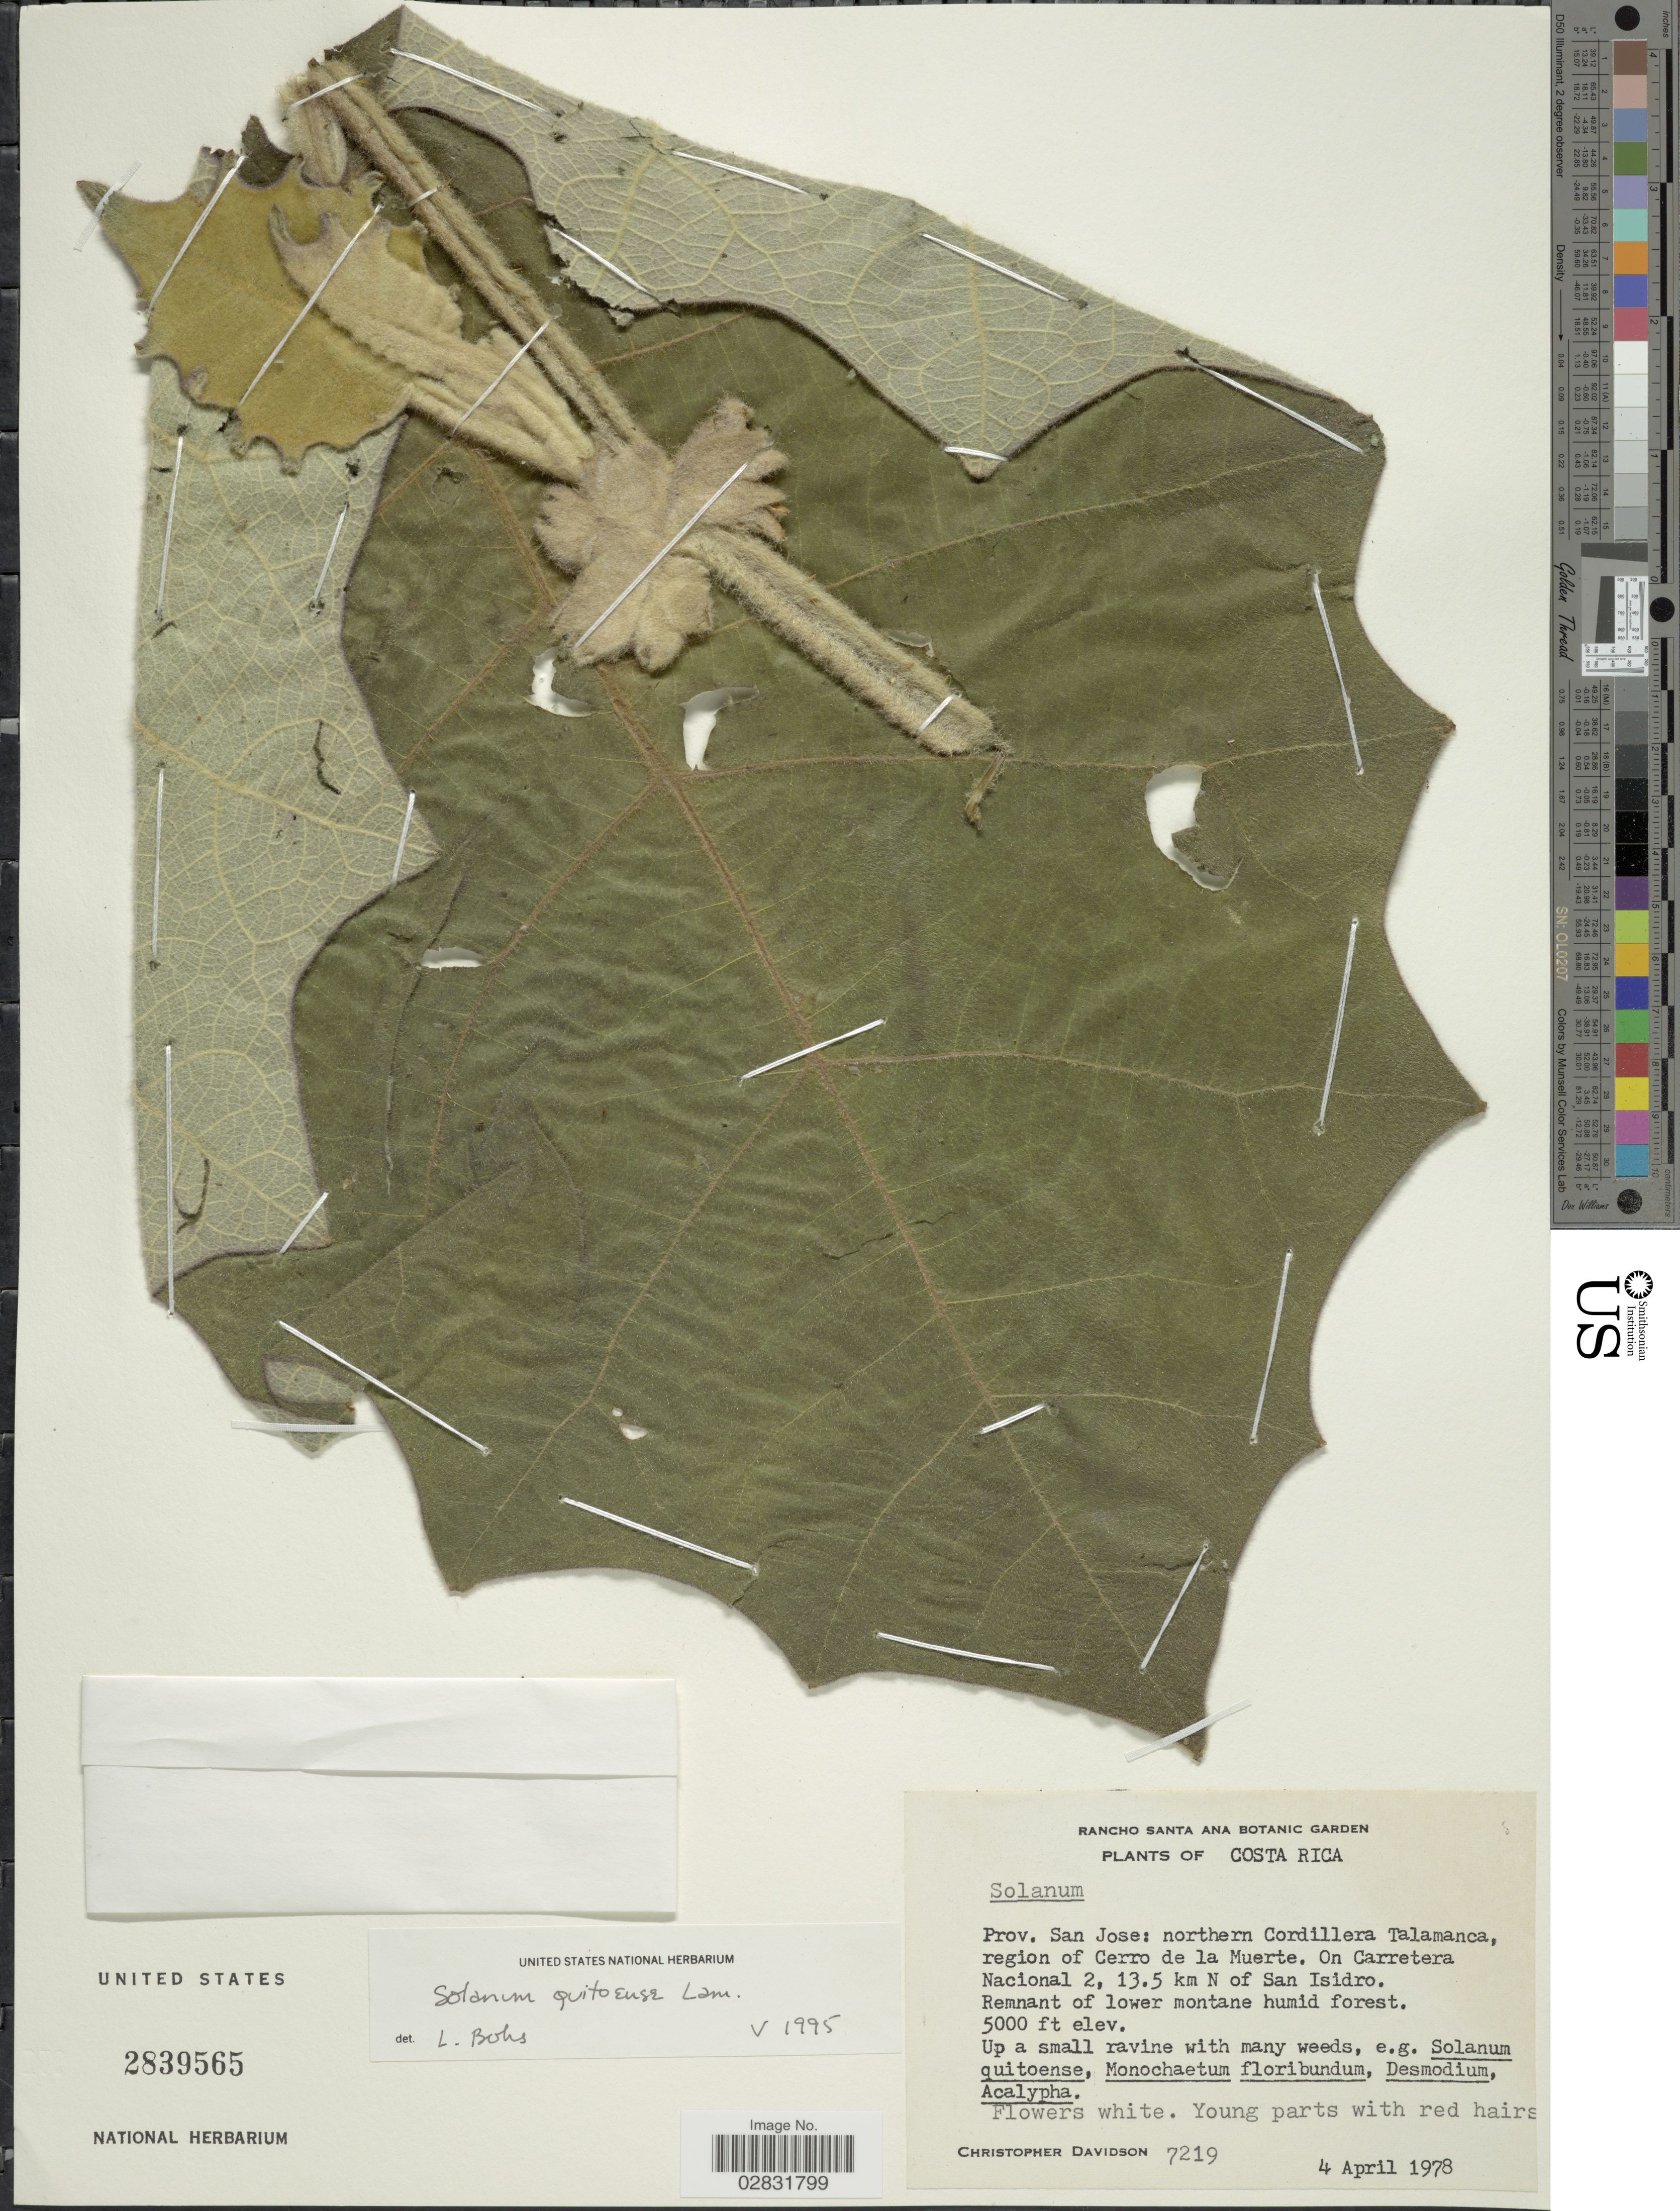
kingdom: Plantae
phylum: Tracheophyta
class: Magnoliopsida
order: Solanales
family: Solanaceae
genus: Solanum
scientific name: Solanum quitoense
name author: Lam.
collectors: C. Davidson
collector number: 7219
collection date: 1978-04-04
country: Costa Rica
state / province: San José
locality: Northern Cordillera Talamanca, region of Cerro de la Muerte. On Carretera Nacional 2, 13.5 km N of San Isidro.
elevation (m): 1524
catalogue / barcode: US 2839565